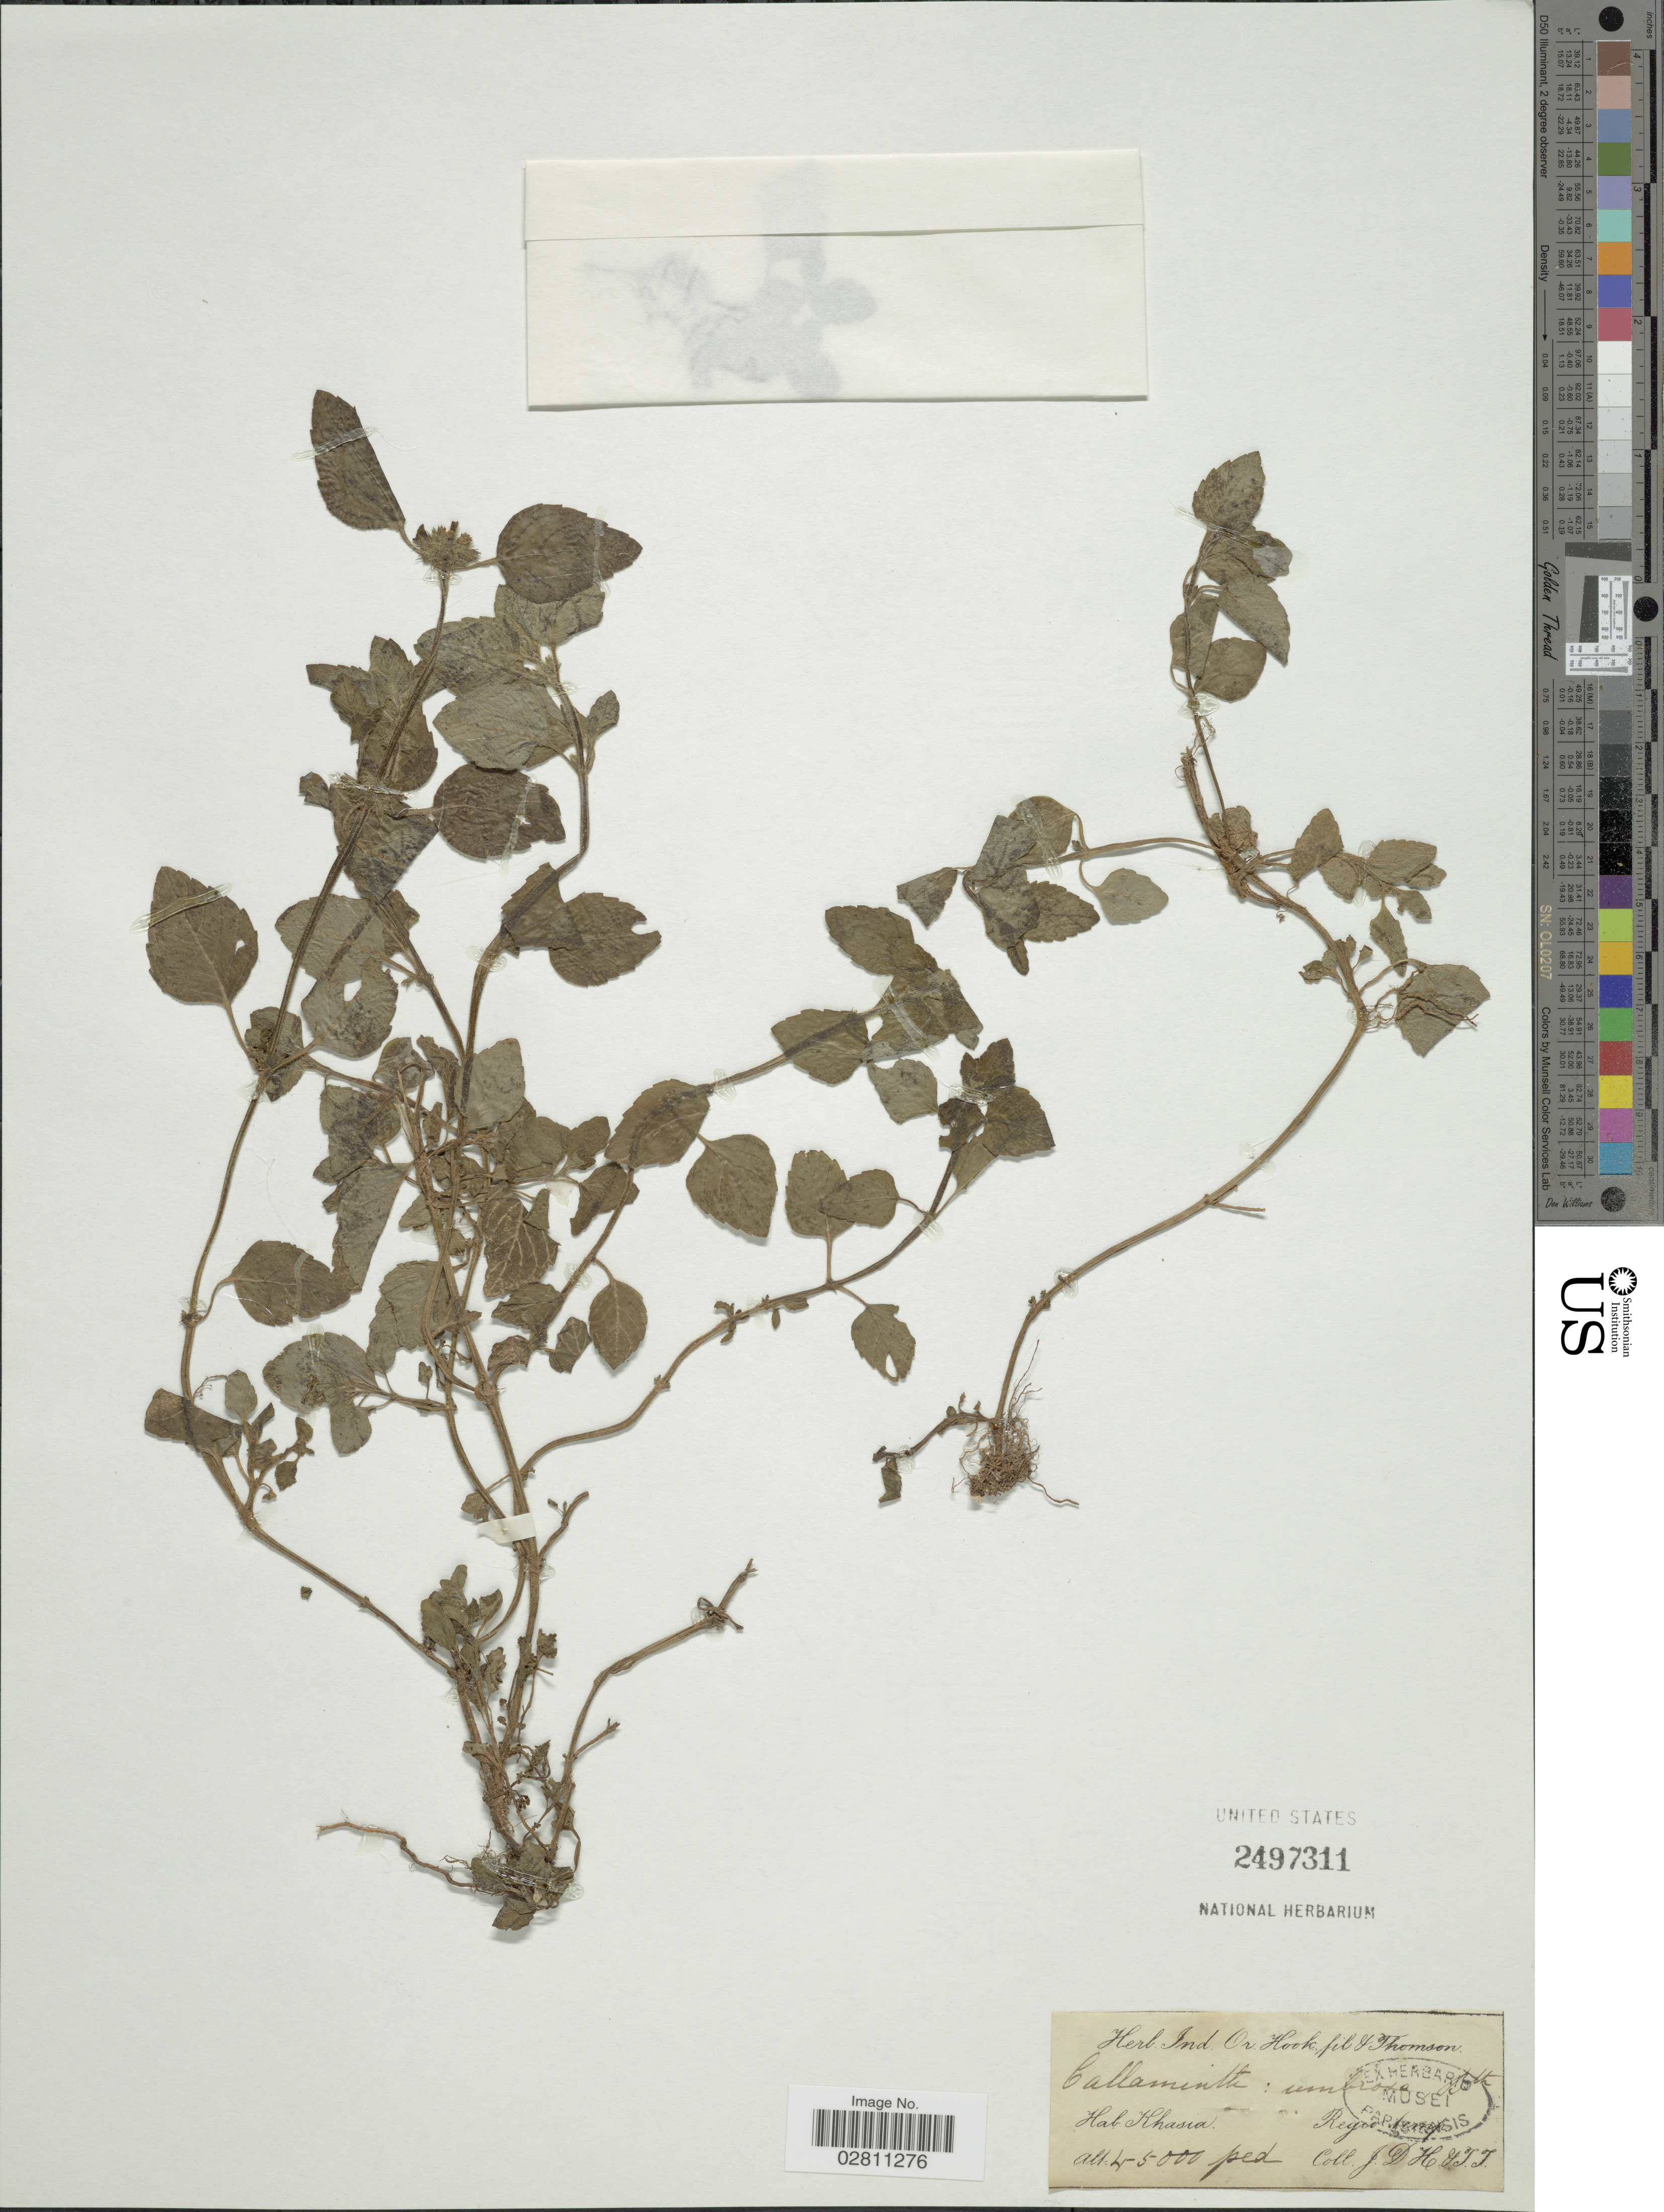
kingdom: Plantae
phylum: Tracheophyta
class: Magnoliopsida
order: Lamiales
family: Lamiaceae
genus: Clinopodium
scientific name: Clinopodium umbrosum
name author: (M. Bieb.) C. Koch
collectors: J. D. Hooker & T. Thomson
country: India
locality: Khasia, Regio temp.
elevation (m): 1219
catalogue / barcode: US 2497311